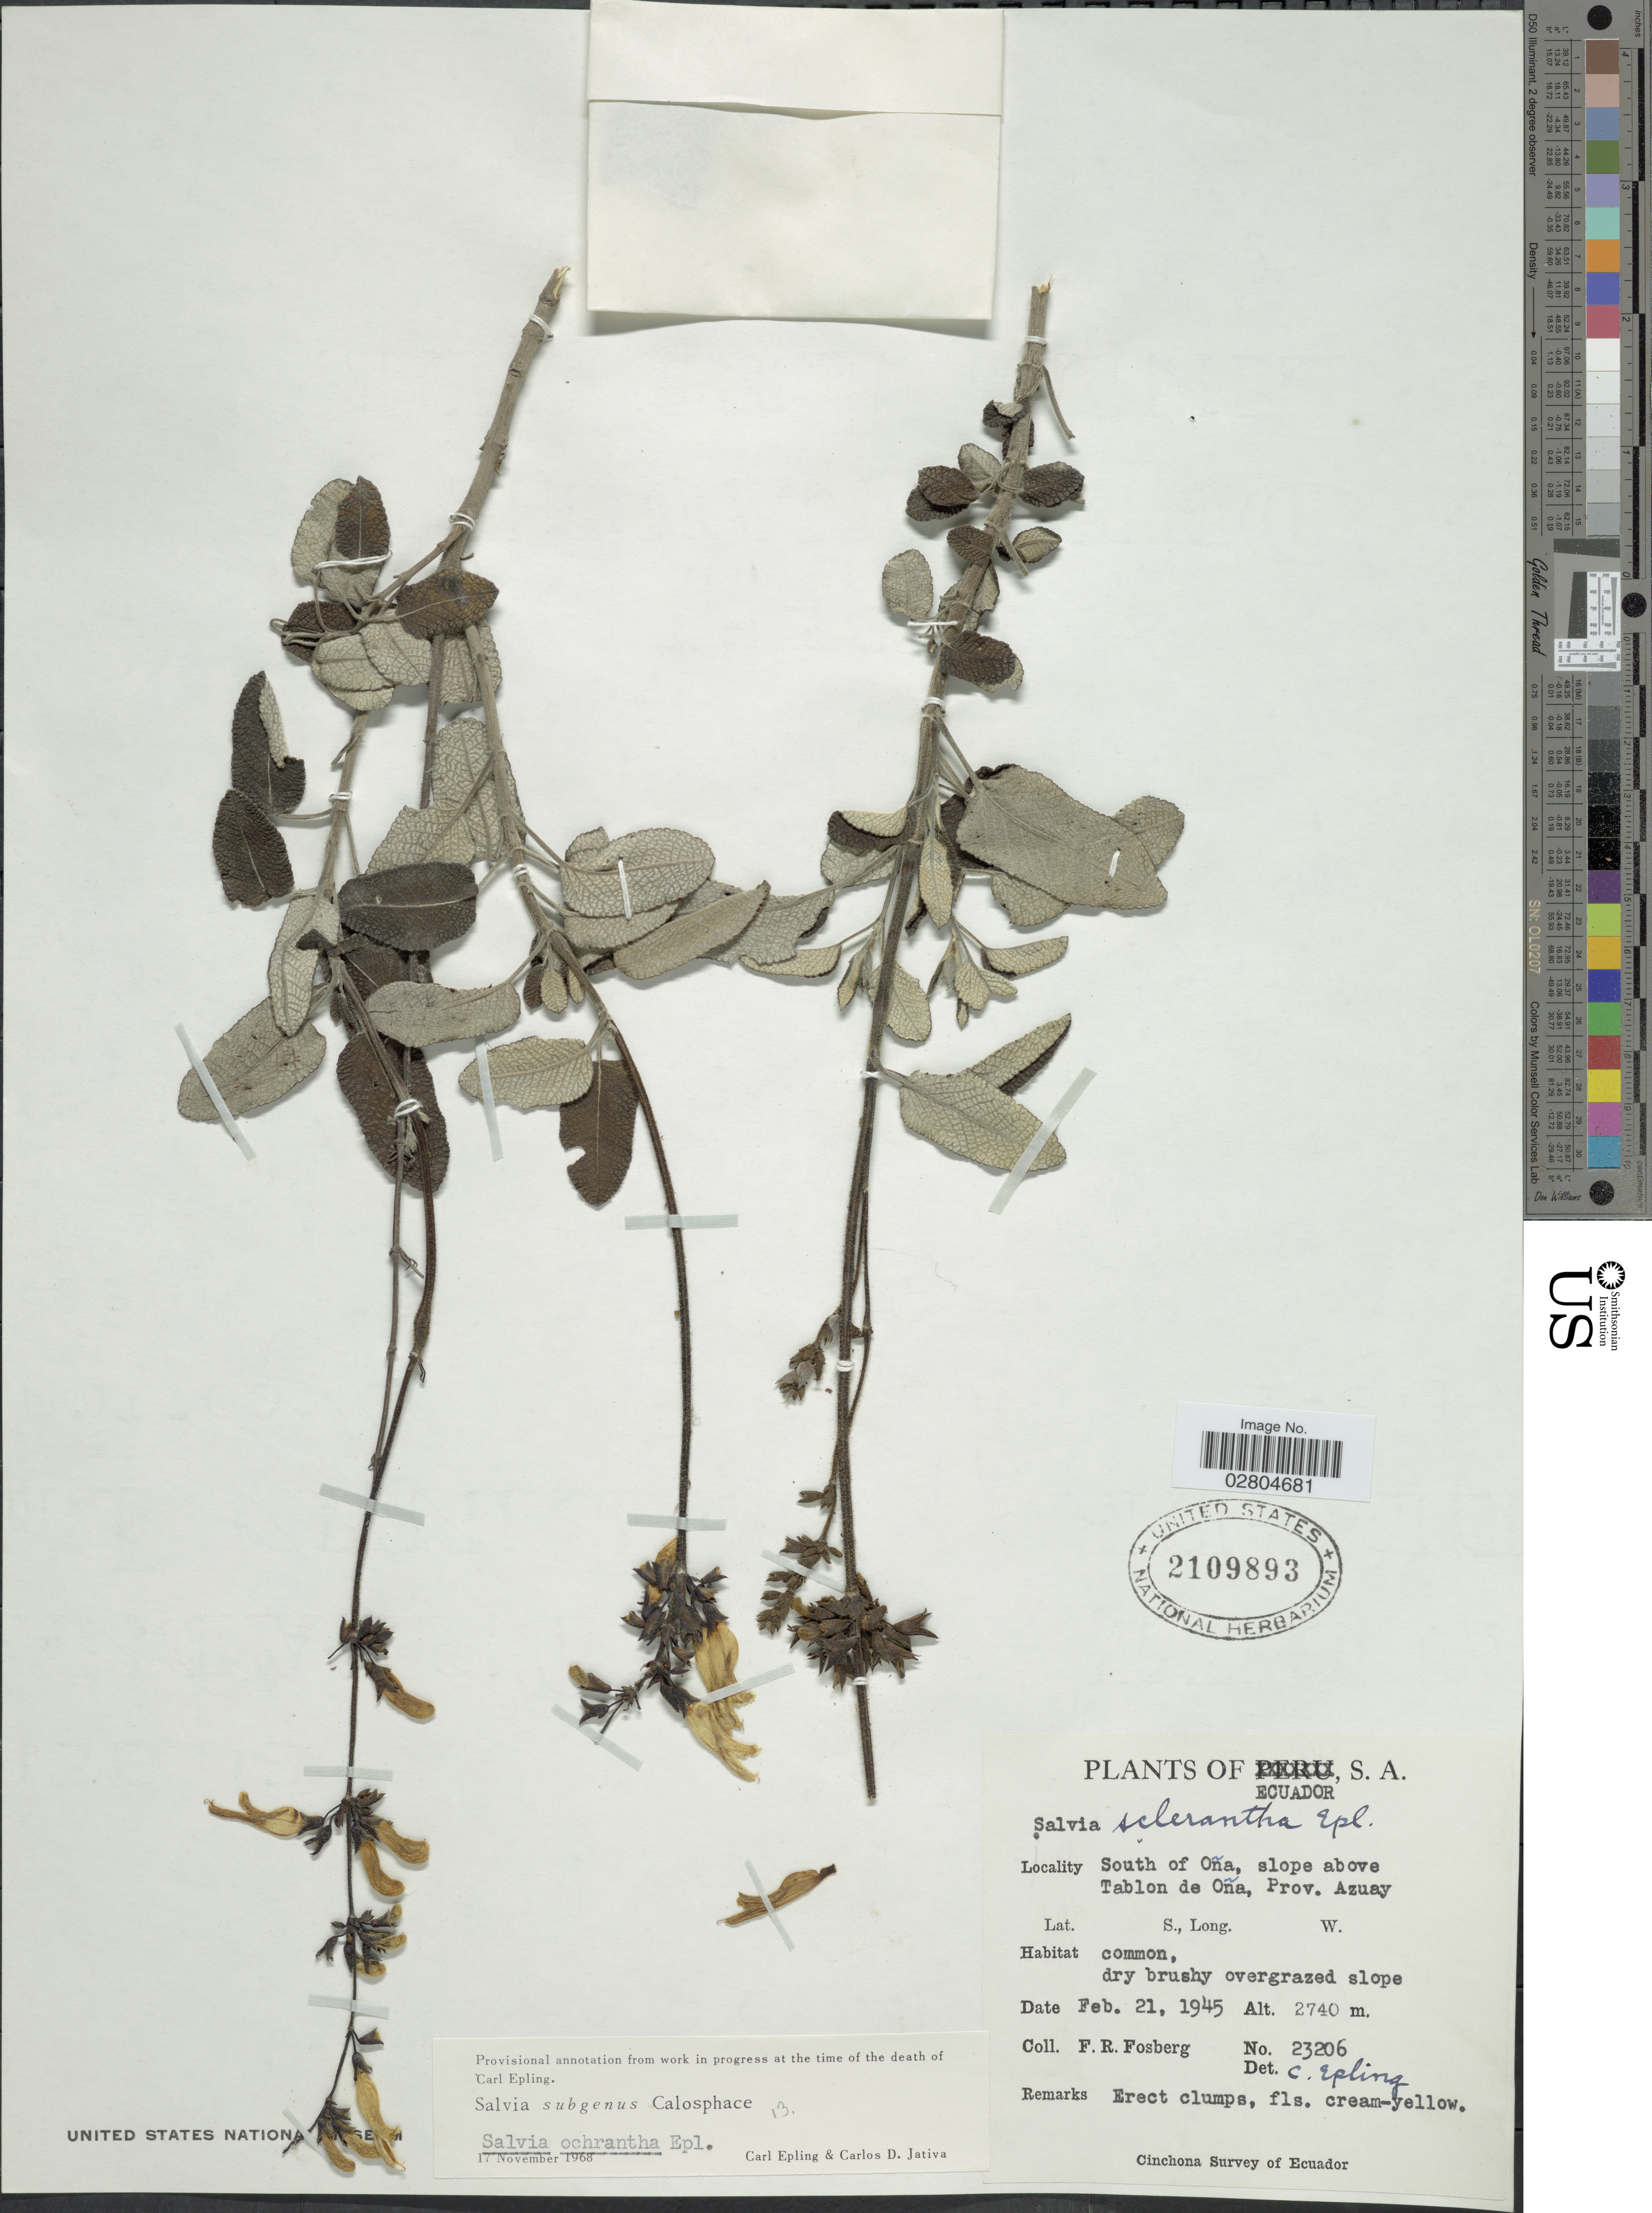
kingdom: Plantae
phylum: Tracheophyta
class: Magnoliopsida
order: Lamiales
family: Lamiaceae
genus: Salvia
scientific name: Salvia ochrantha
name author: Epling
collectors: F. R. Fosberg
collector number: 23206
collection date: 1945-02-21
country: Ecuador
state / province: Azuay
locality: S.A. South of Oña, slope above Tablon de Oña.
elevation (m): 2740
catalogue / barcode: US 2109893